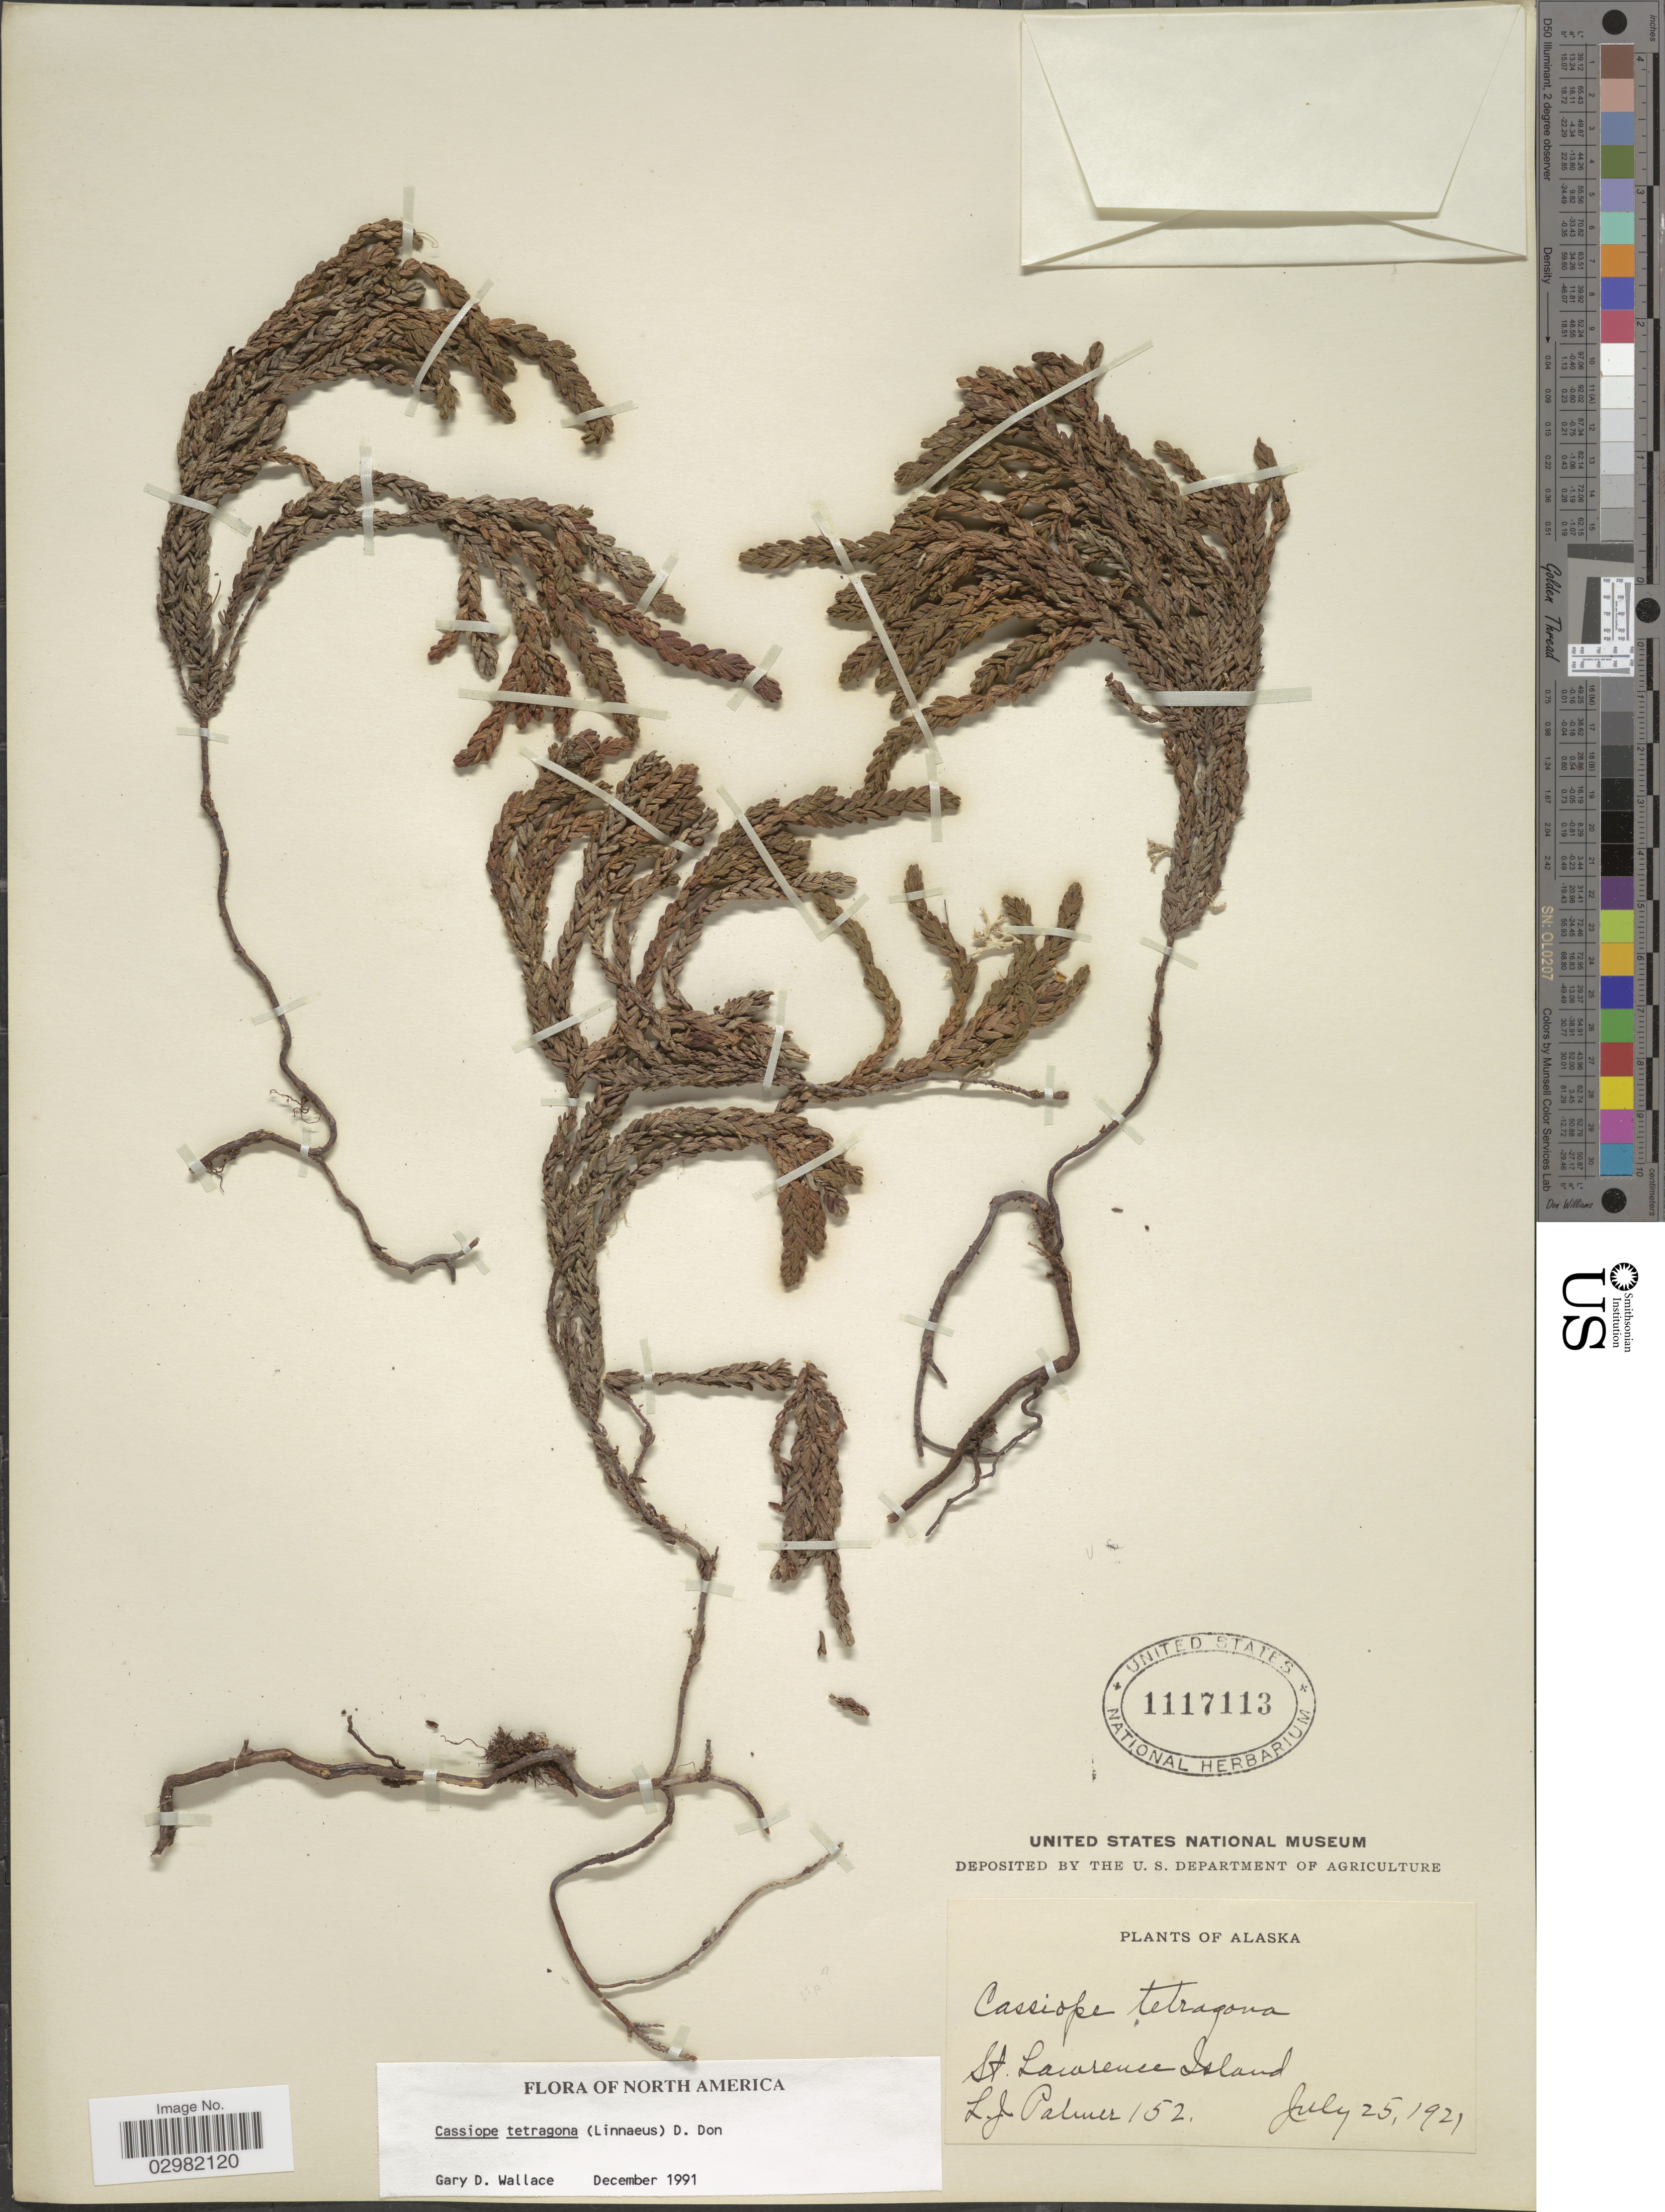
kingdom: Plantae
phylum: Tracheophyta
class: Magnoliopsida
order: Ericales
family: Ericaceae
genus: Cassiope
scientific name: Cassiope tetragona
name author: (L.) D. Don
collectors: L. J. Palmer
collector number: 152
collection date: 1921-07-25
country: United States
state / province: Alaska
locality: St. Lawrence Island.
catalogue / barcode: US 1117113